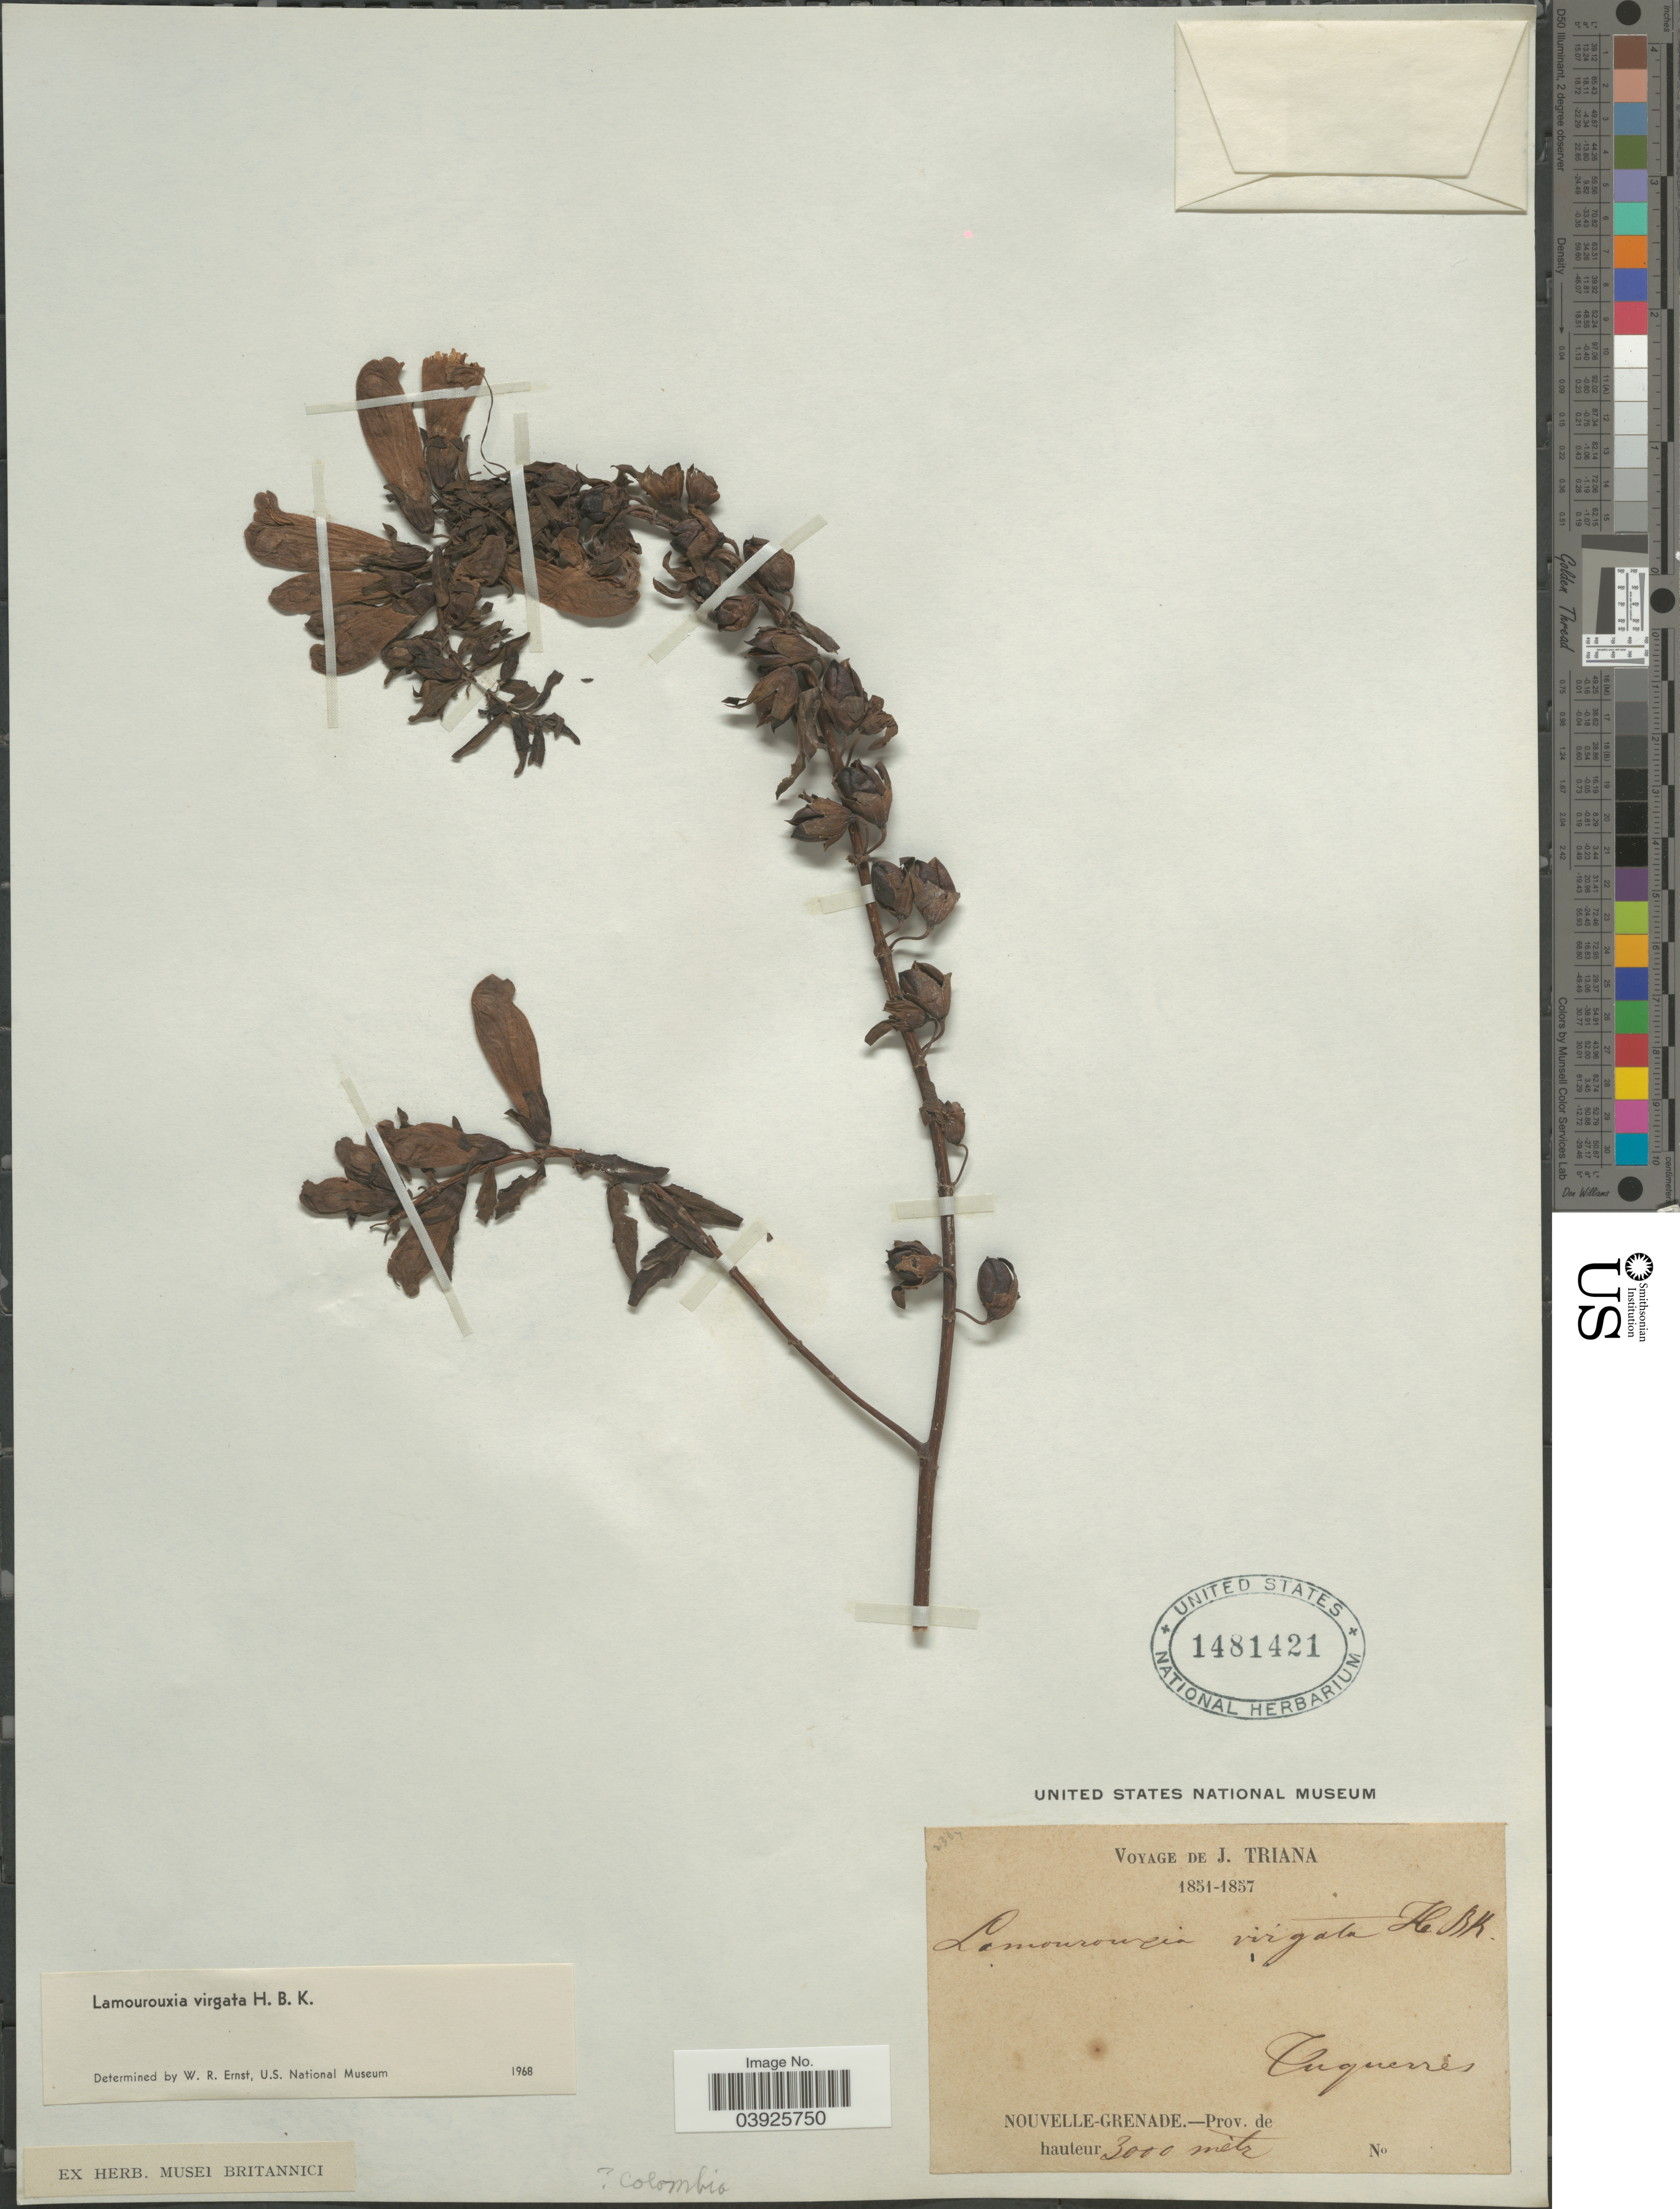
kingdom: Plantae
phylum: Tracheophyta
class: Magnoliopsida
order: Lamiales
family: Orobanchaceae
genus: Lamourouxia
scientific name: Lamourouxia virgata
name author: Kunth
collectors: J. Triana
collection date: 1851/1857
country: Colombia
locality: Tuquerres. Nouvelle-Grenade.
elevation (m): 3000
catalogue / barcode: US 1481421